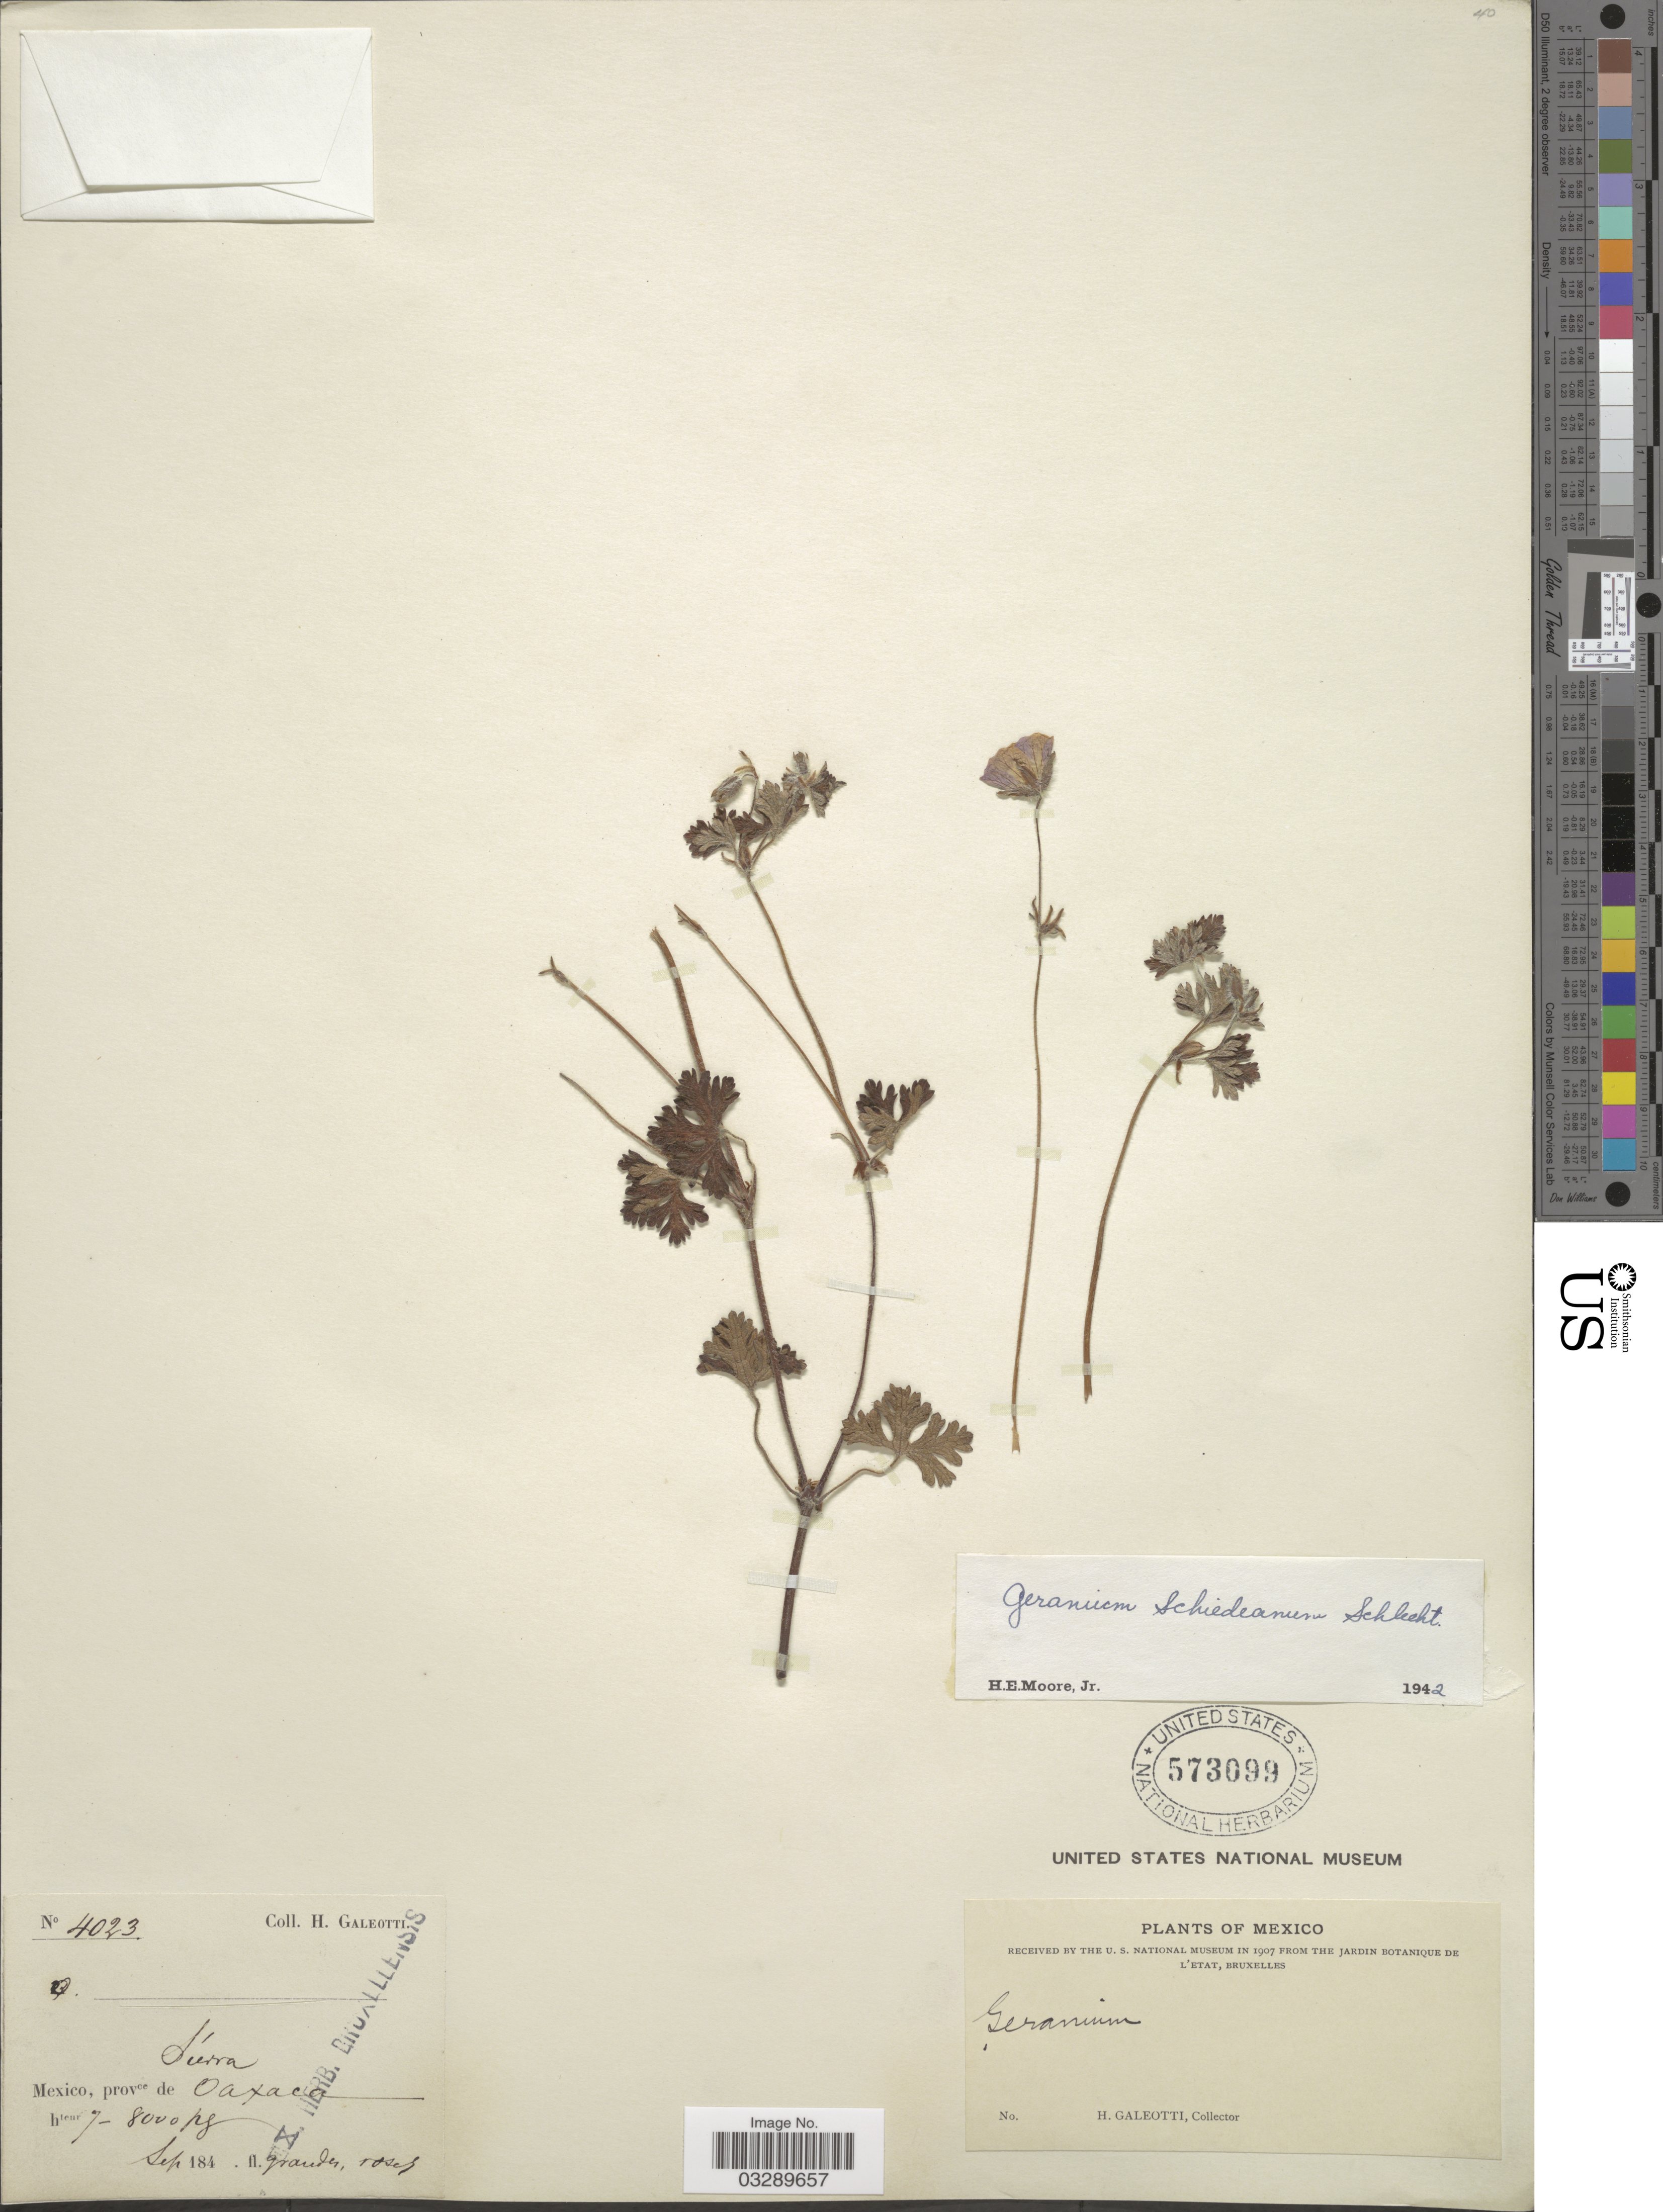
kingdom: Plantae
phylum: Tracheophyta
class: Magnoliopsida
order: Geraniales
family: Geraniaceae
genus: Geranium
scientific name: Geranium schiedeanum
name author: Schltdl.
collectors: H. G. Galeotti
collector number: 4023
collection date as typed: sep 184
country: Mexico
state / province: Oaxaca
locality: Sierra.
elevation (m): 2134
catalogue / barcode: US 573099